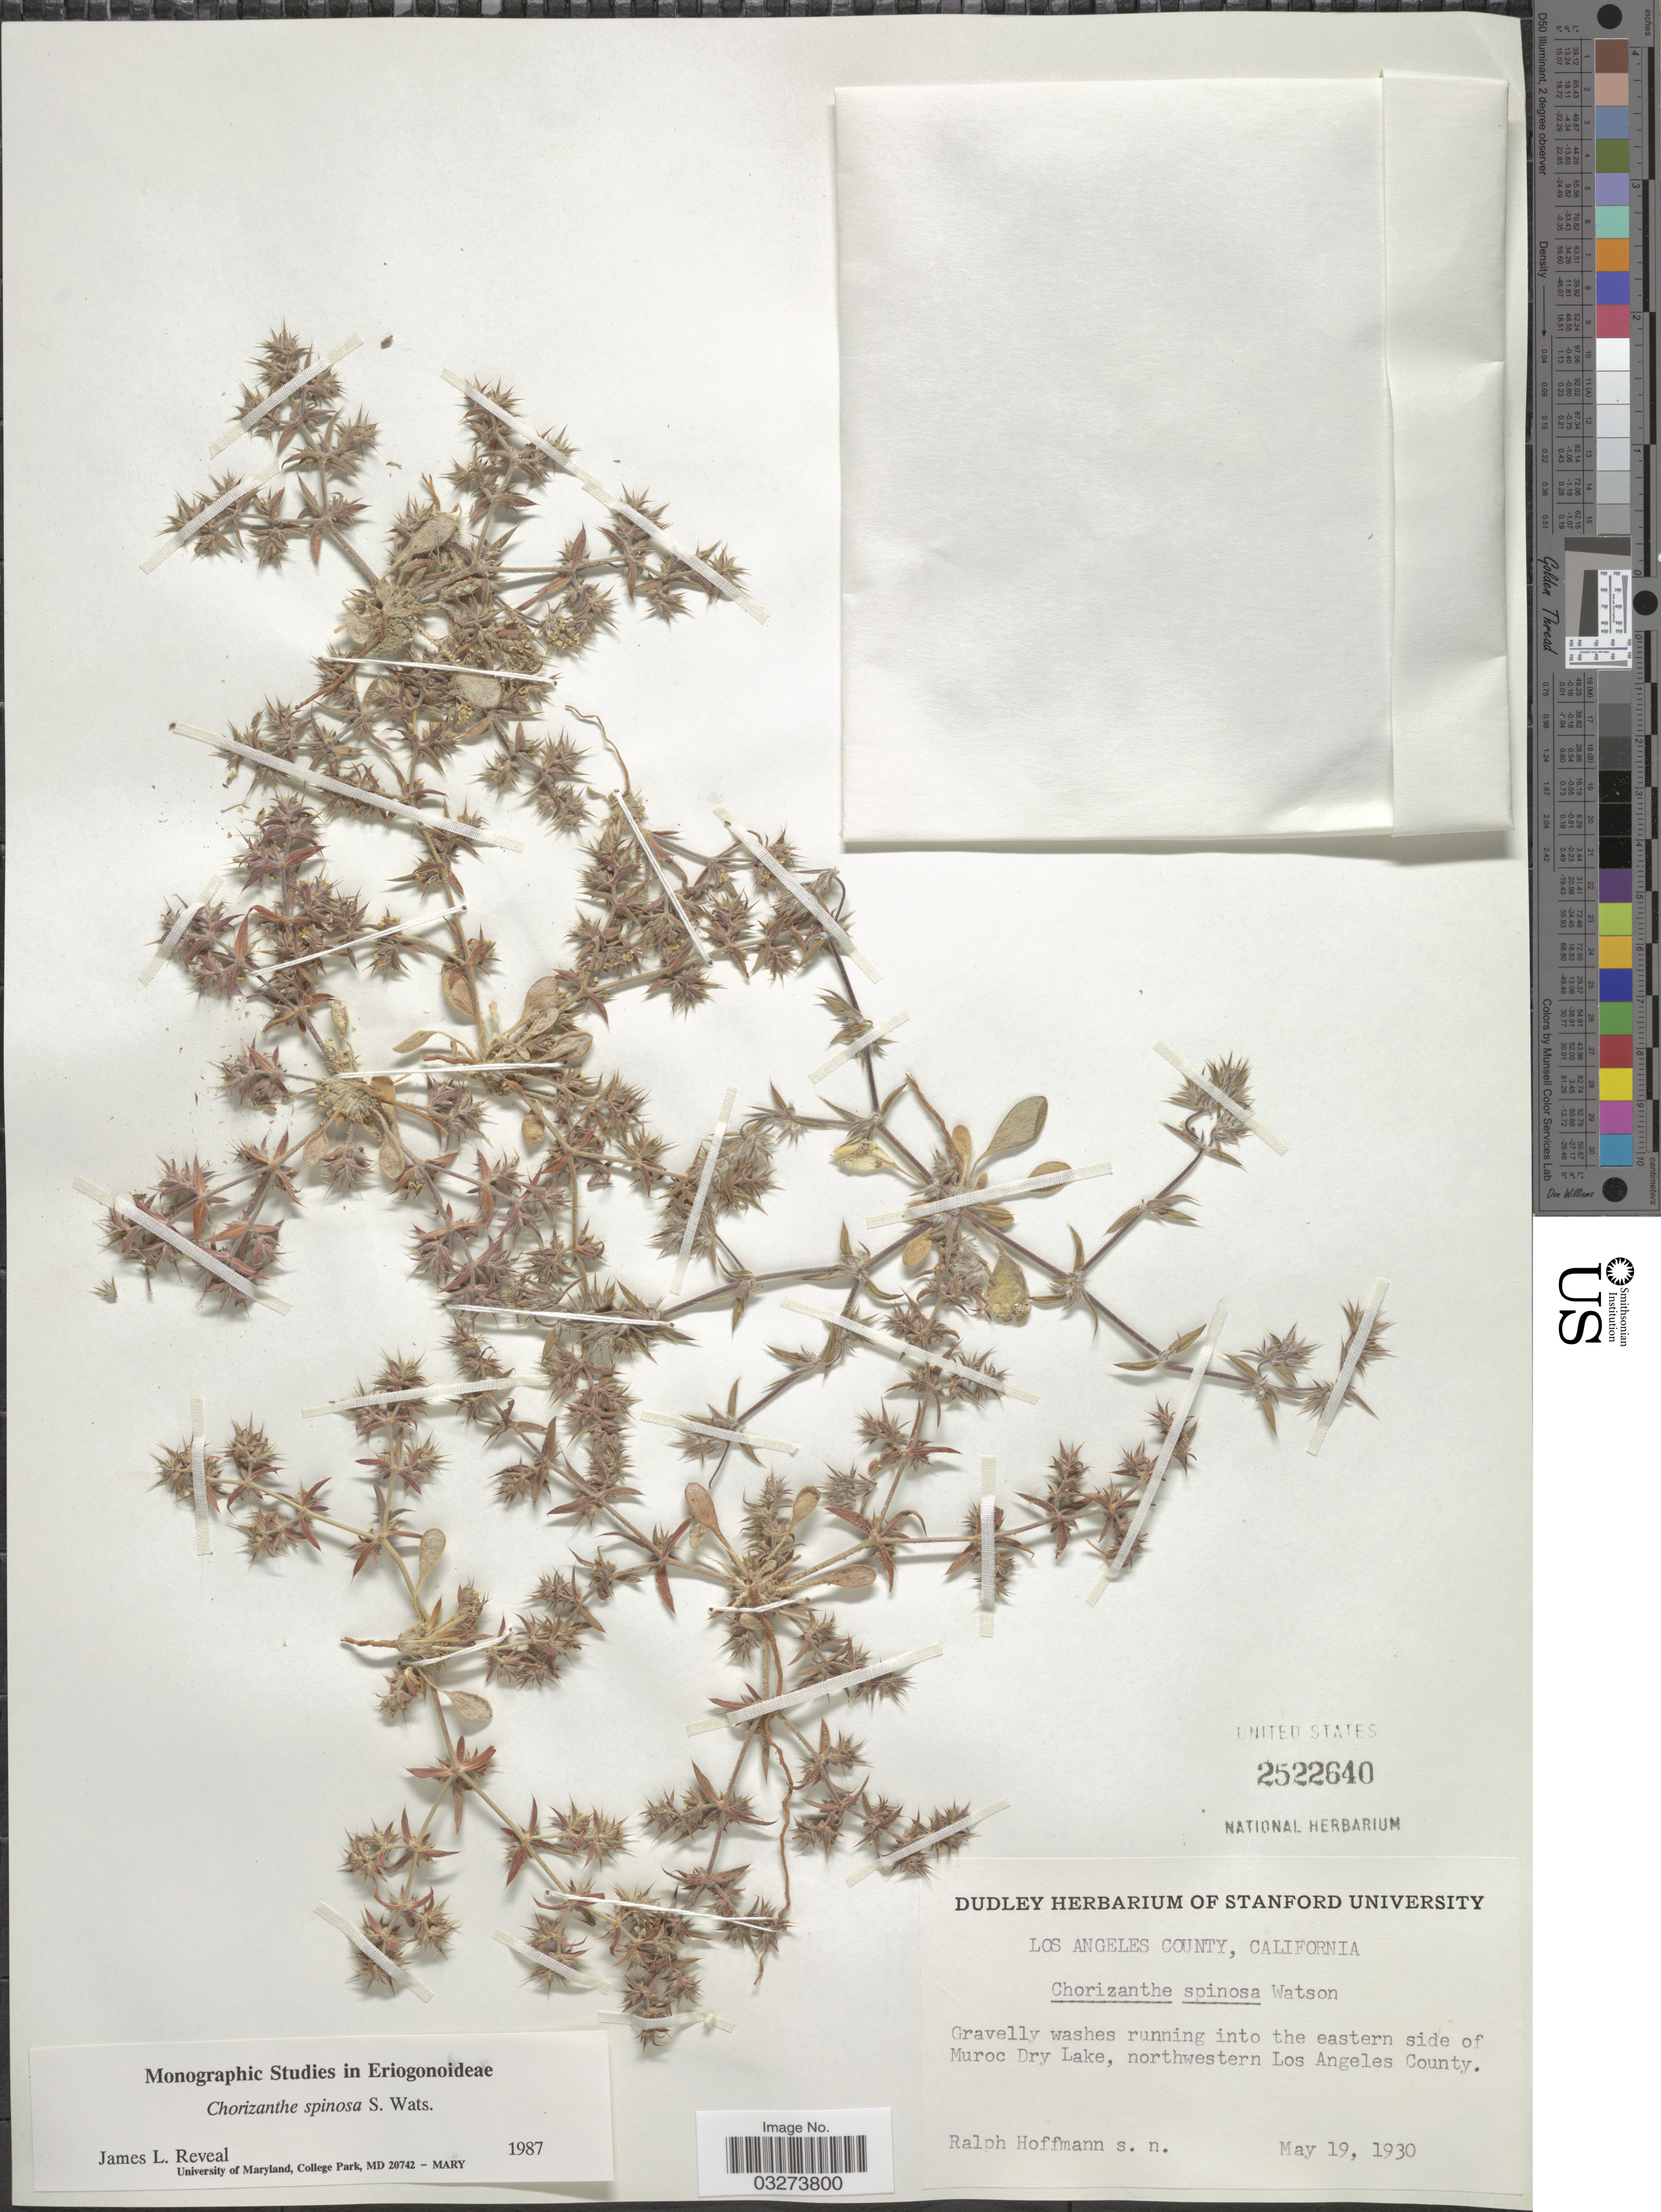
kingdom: Plantae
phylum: Tracheophyta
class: Magnoliopsida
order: Caryophyllales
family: Polygonaceae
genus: Chorizanthe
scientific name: Chorizanthe spinosa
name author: S. Watson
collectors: R. Hoffmann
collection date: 1930-05-19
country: United States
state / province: California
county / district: Los Angeles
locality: Los Angeles County, Gravelly washes running into the eastern side of Muroc Dry Lake, northwestern Los Angeles County.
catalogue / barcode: US 2522640